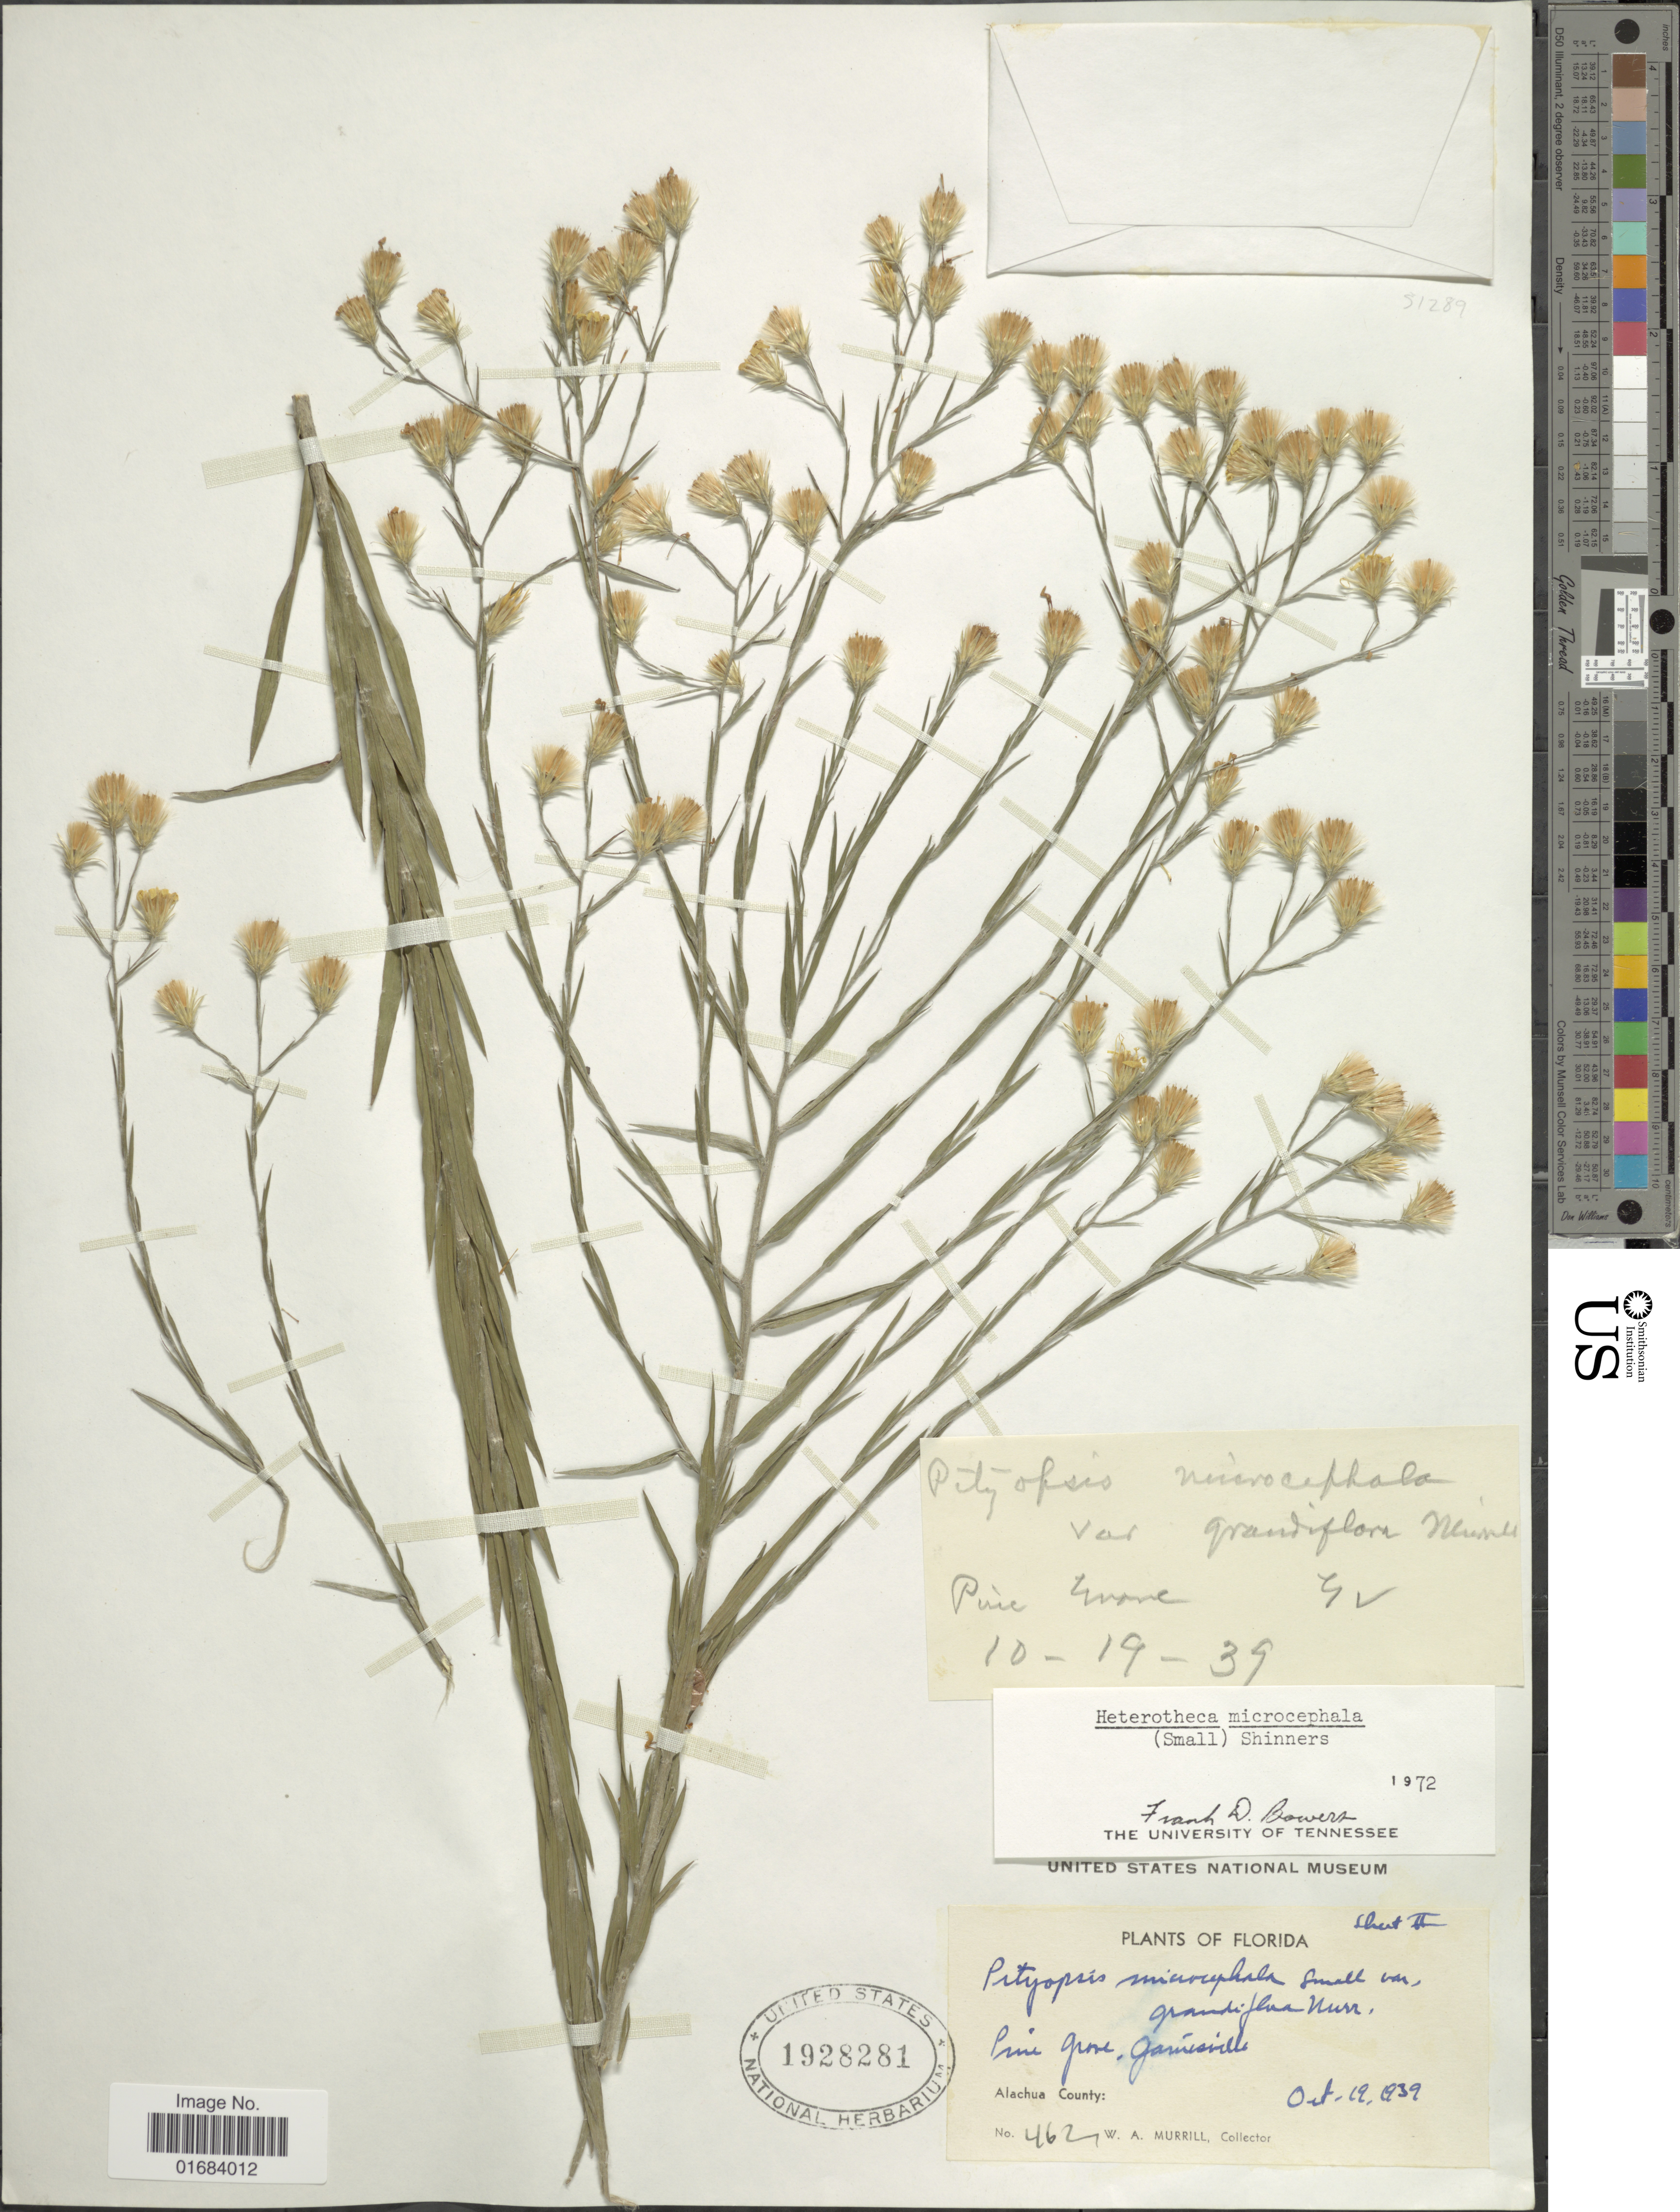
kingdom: Plantae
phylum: Tracheophyta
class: Magnoliopsida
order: Asterales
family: Asteraceae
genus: Pityopsis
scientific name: Pityopsis microcephala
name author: Small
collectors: W. A. Murrill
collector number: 462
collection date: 1939-10-19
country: United States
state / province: Florida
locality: Alachua County: Gamesville. Pine Grove.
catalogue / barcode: US 1928281